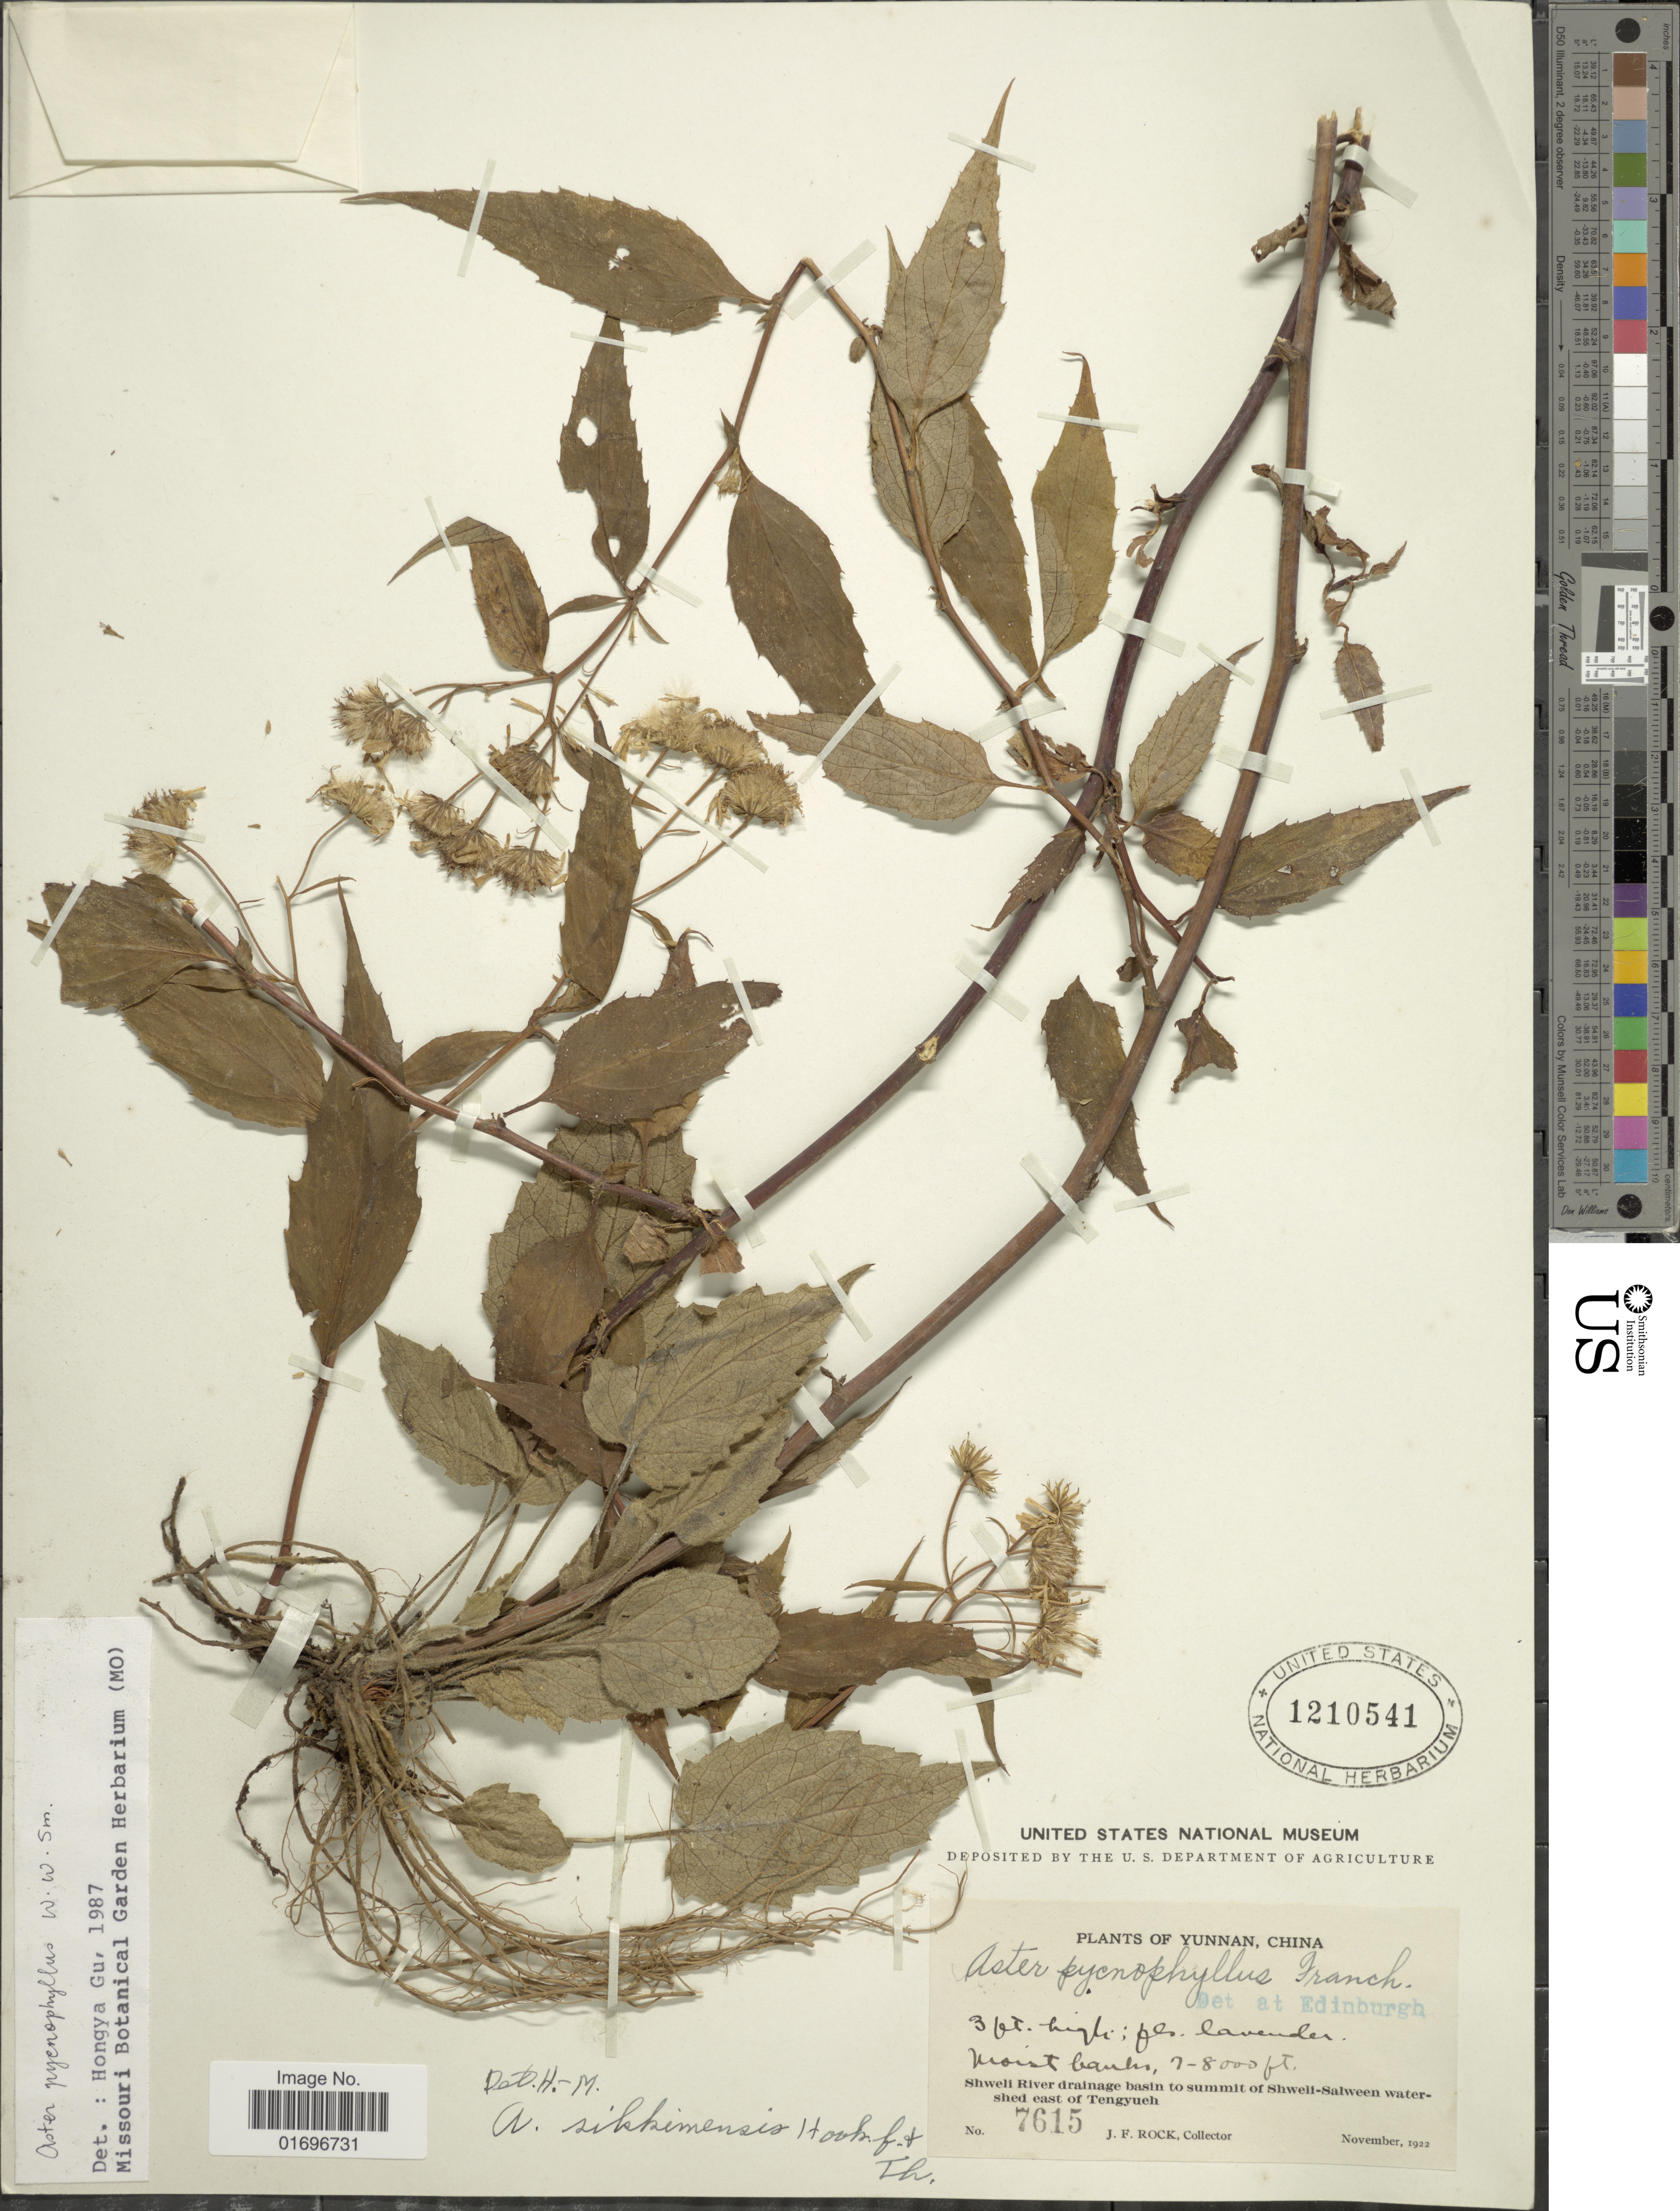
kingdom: Plantae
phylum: Tracheophyta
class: Magnoliopsida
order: Asterales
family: Asteraceae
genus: Aster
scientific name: Aster pycnophyllus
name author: W.W. Sm.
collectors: J. Rock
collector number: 7615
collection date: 1922-11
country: China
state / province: Yunnan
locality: Yunnan, China. Shweli River drainage basin to summit of Shweli-Salween watershed east of Tengyueh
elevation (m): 2134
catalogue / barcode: US 1210541